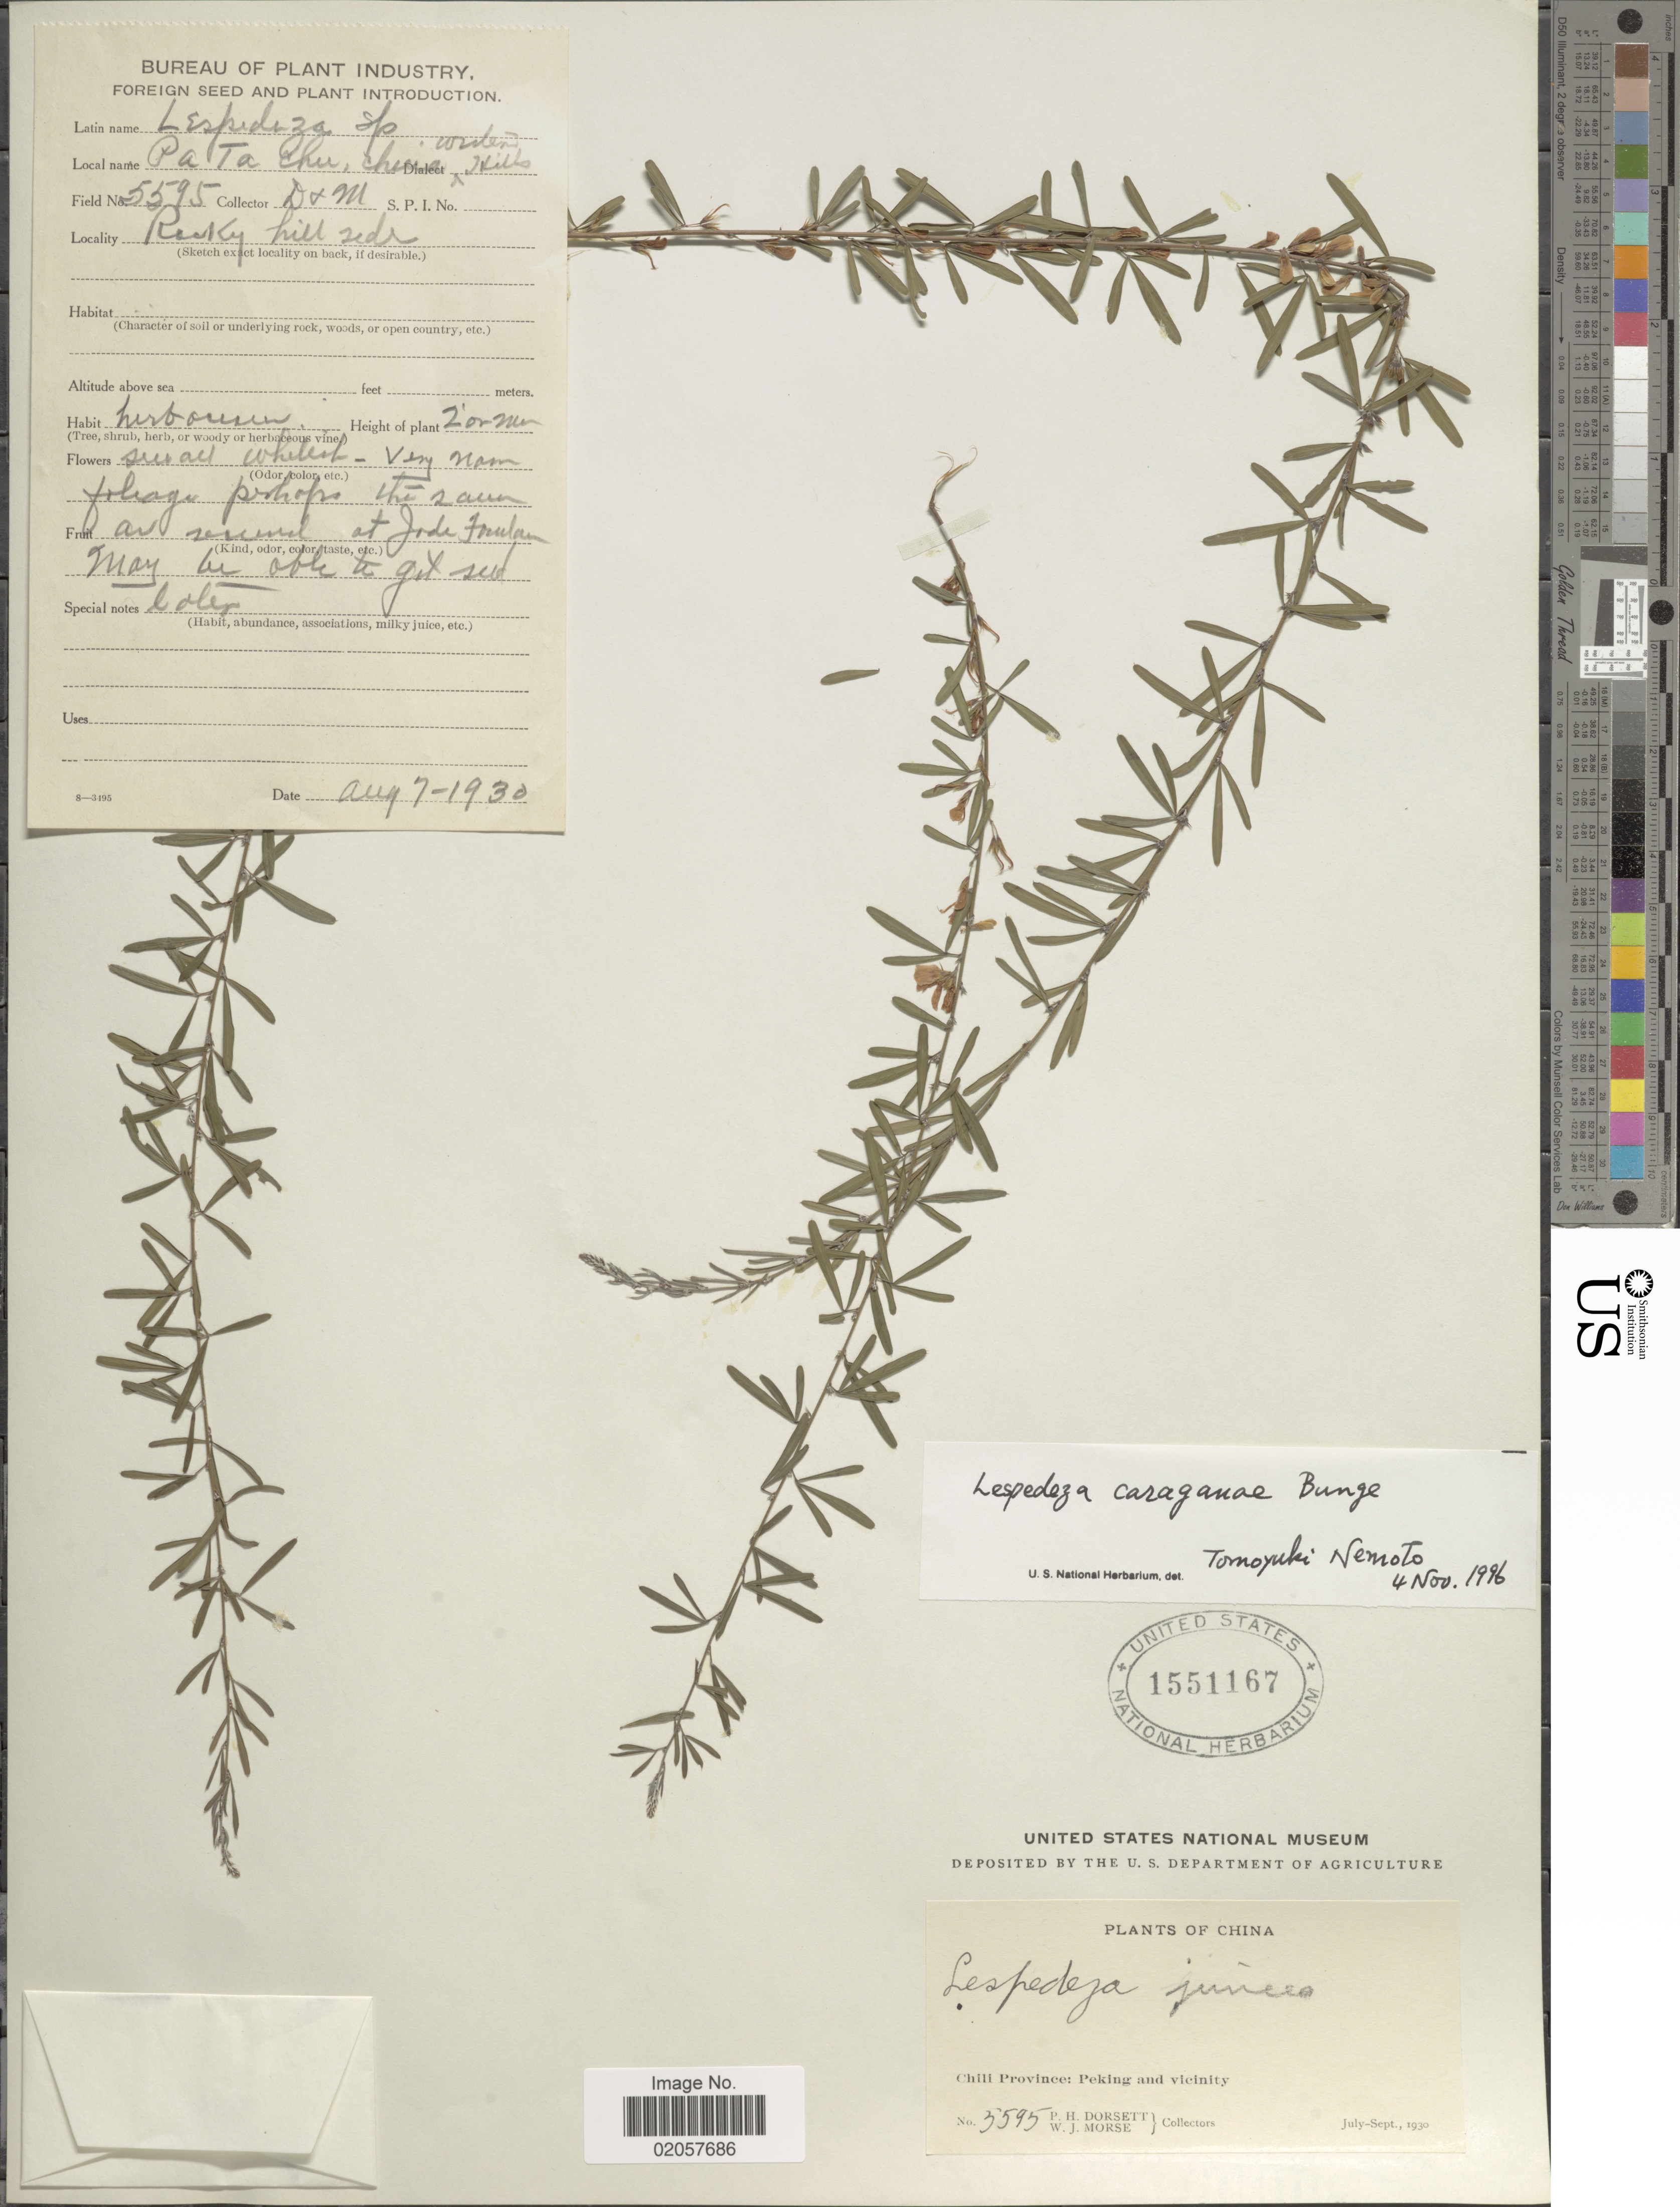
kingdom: Plantae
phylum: Tracheophyta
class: Magnoliopsida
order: Fabales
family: Fabaceae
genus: Lespedeza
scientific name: Lespedeza caraganae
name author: Bunge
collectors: P. H. Dorsett & W. J. Morse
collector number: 5595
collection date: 1930-07/1930-09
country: China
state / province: Beijing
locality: Chili Province: Peking and vicinity, rocky hill side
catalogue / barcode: US 1551167